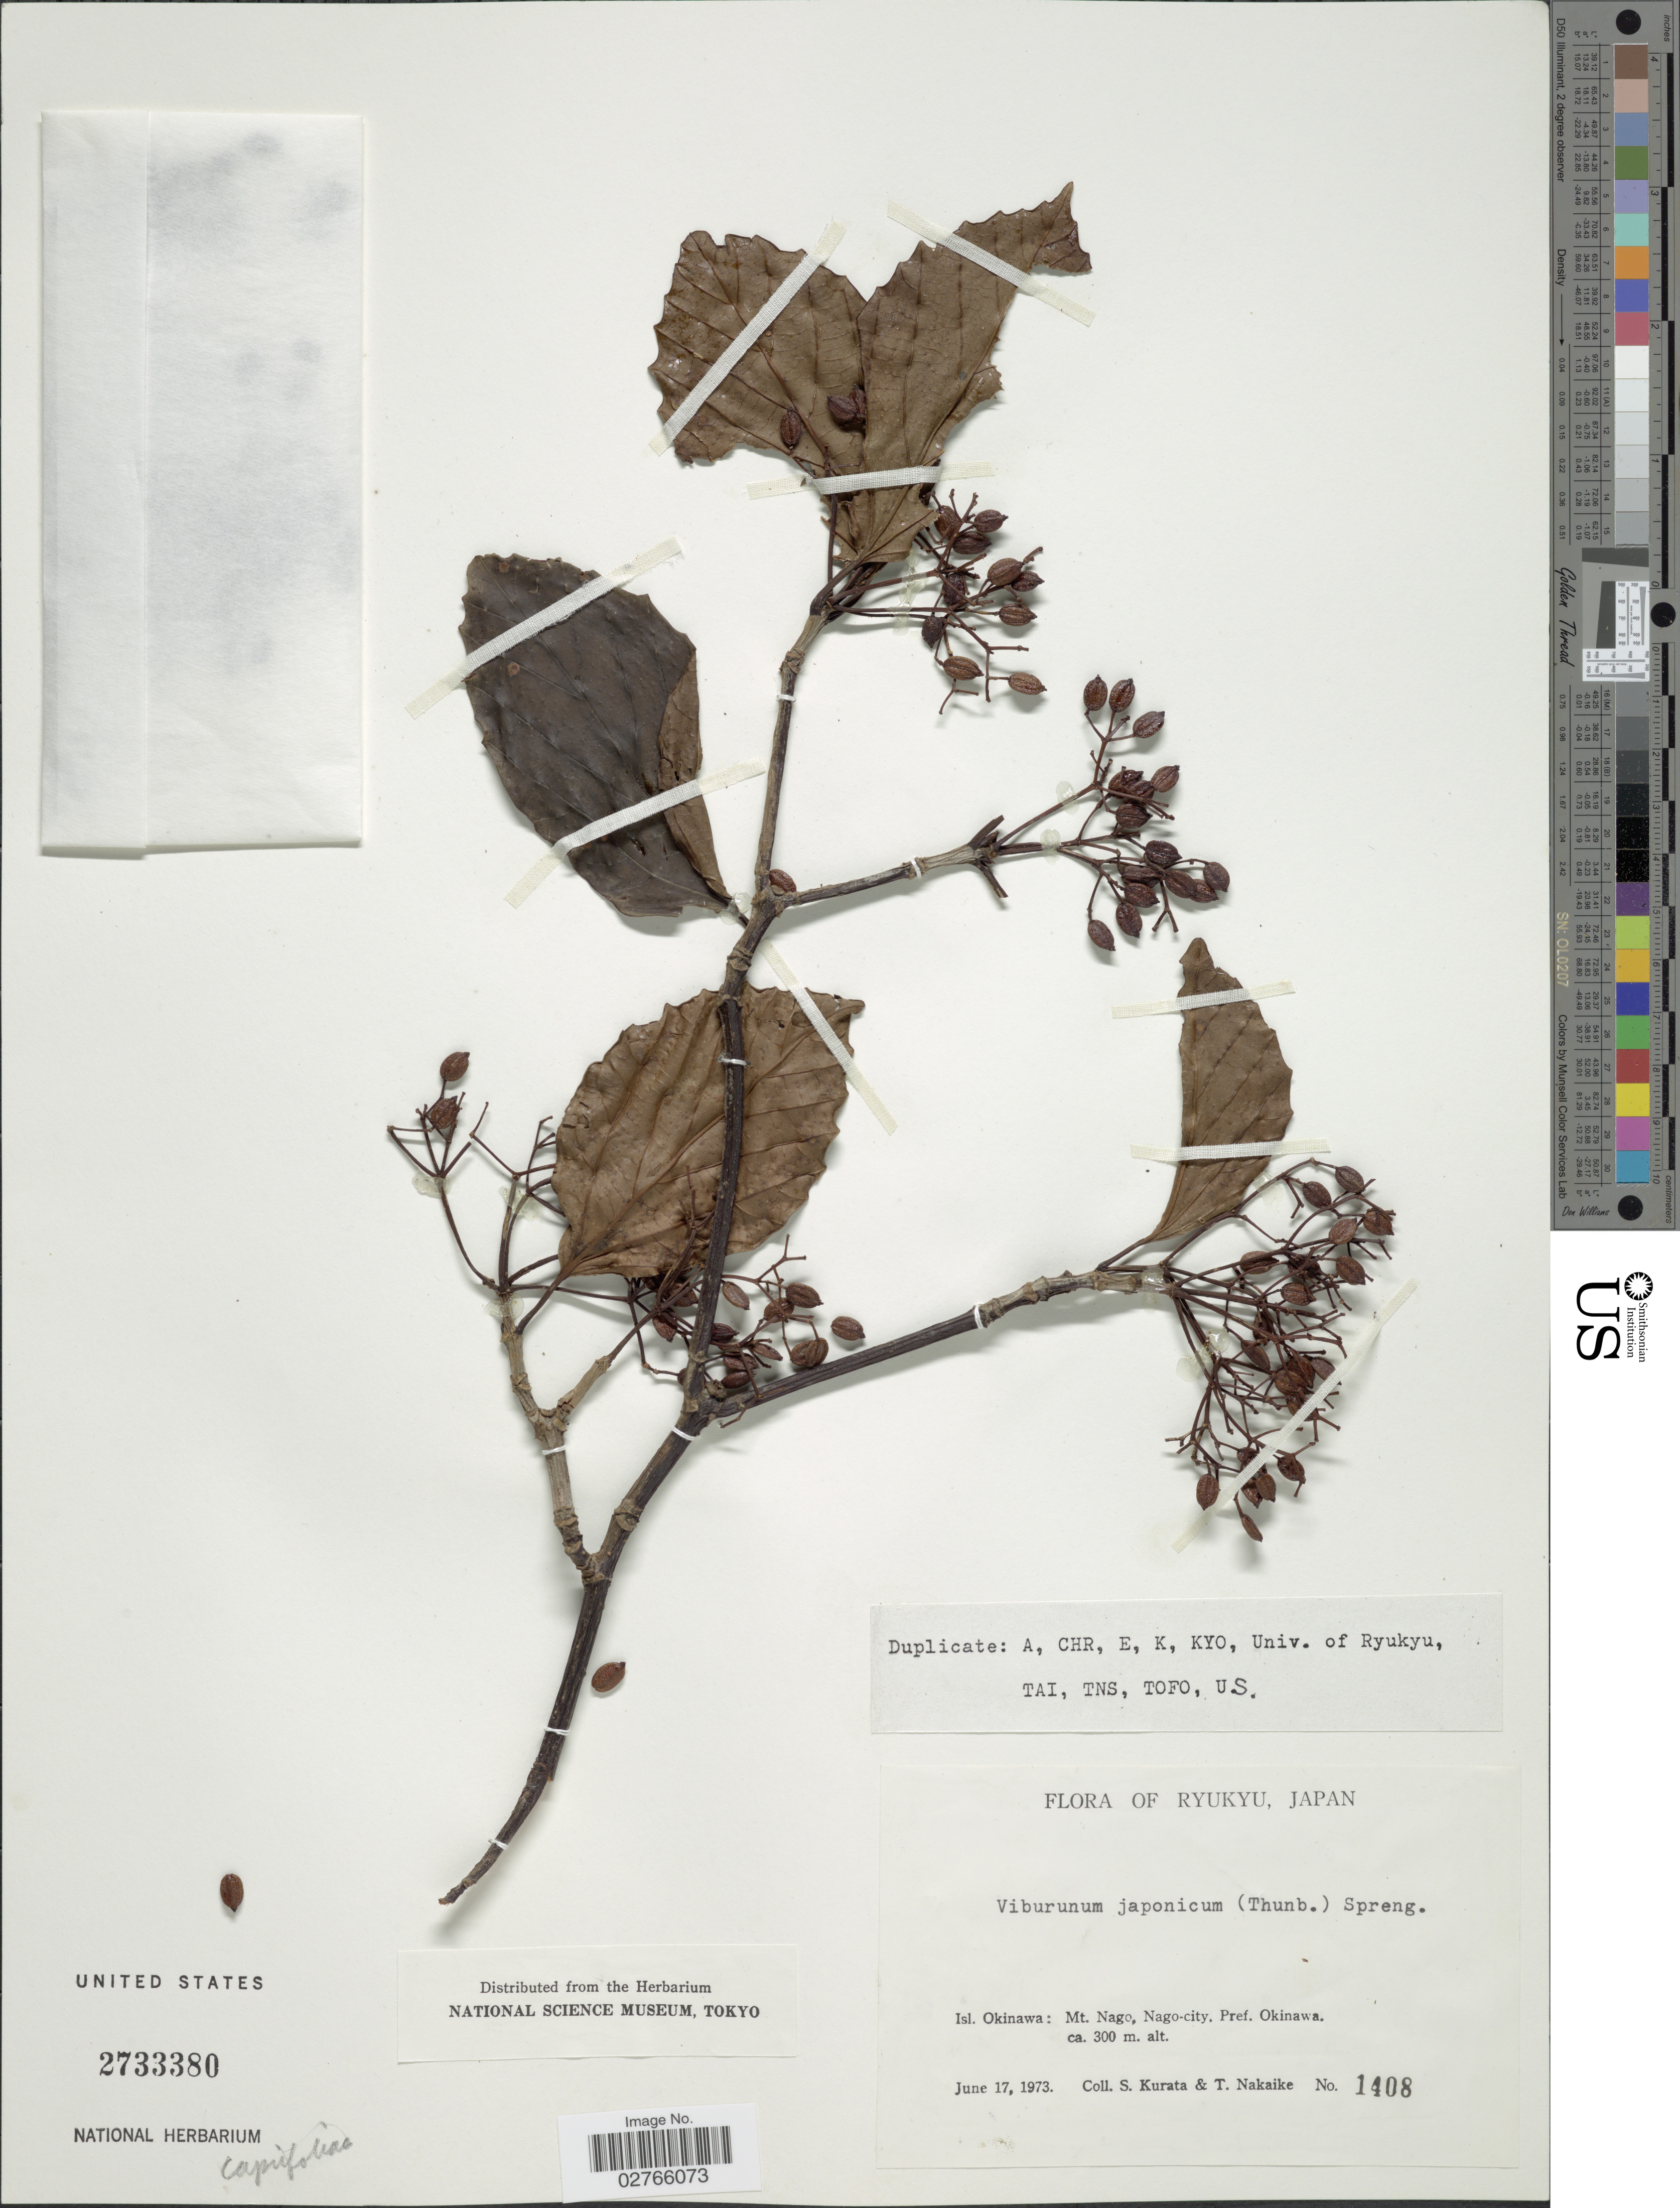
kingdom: Plantae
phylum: Tracheophyta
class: Magnoliopsida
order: Dipsacales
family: Viburnaceae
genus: Viburnum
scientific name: Viburnum japonicum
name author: (Thunb.) C.K. Spreng.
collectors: Sa. Kurata & T. Nakaike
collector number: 1408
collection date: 1973-06-17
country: Japan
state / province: Okinawa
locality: Ryukyu, Isl. Okinawa: Mt. Nago, Nago-city, Pref. Okinawa.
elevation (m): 300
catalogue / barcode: US 2733380